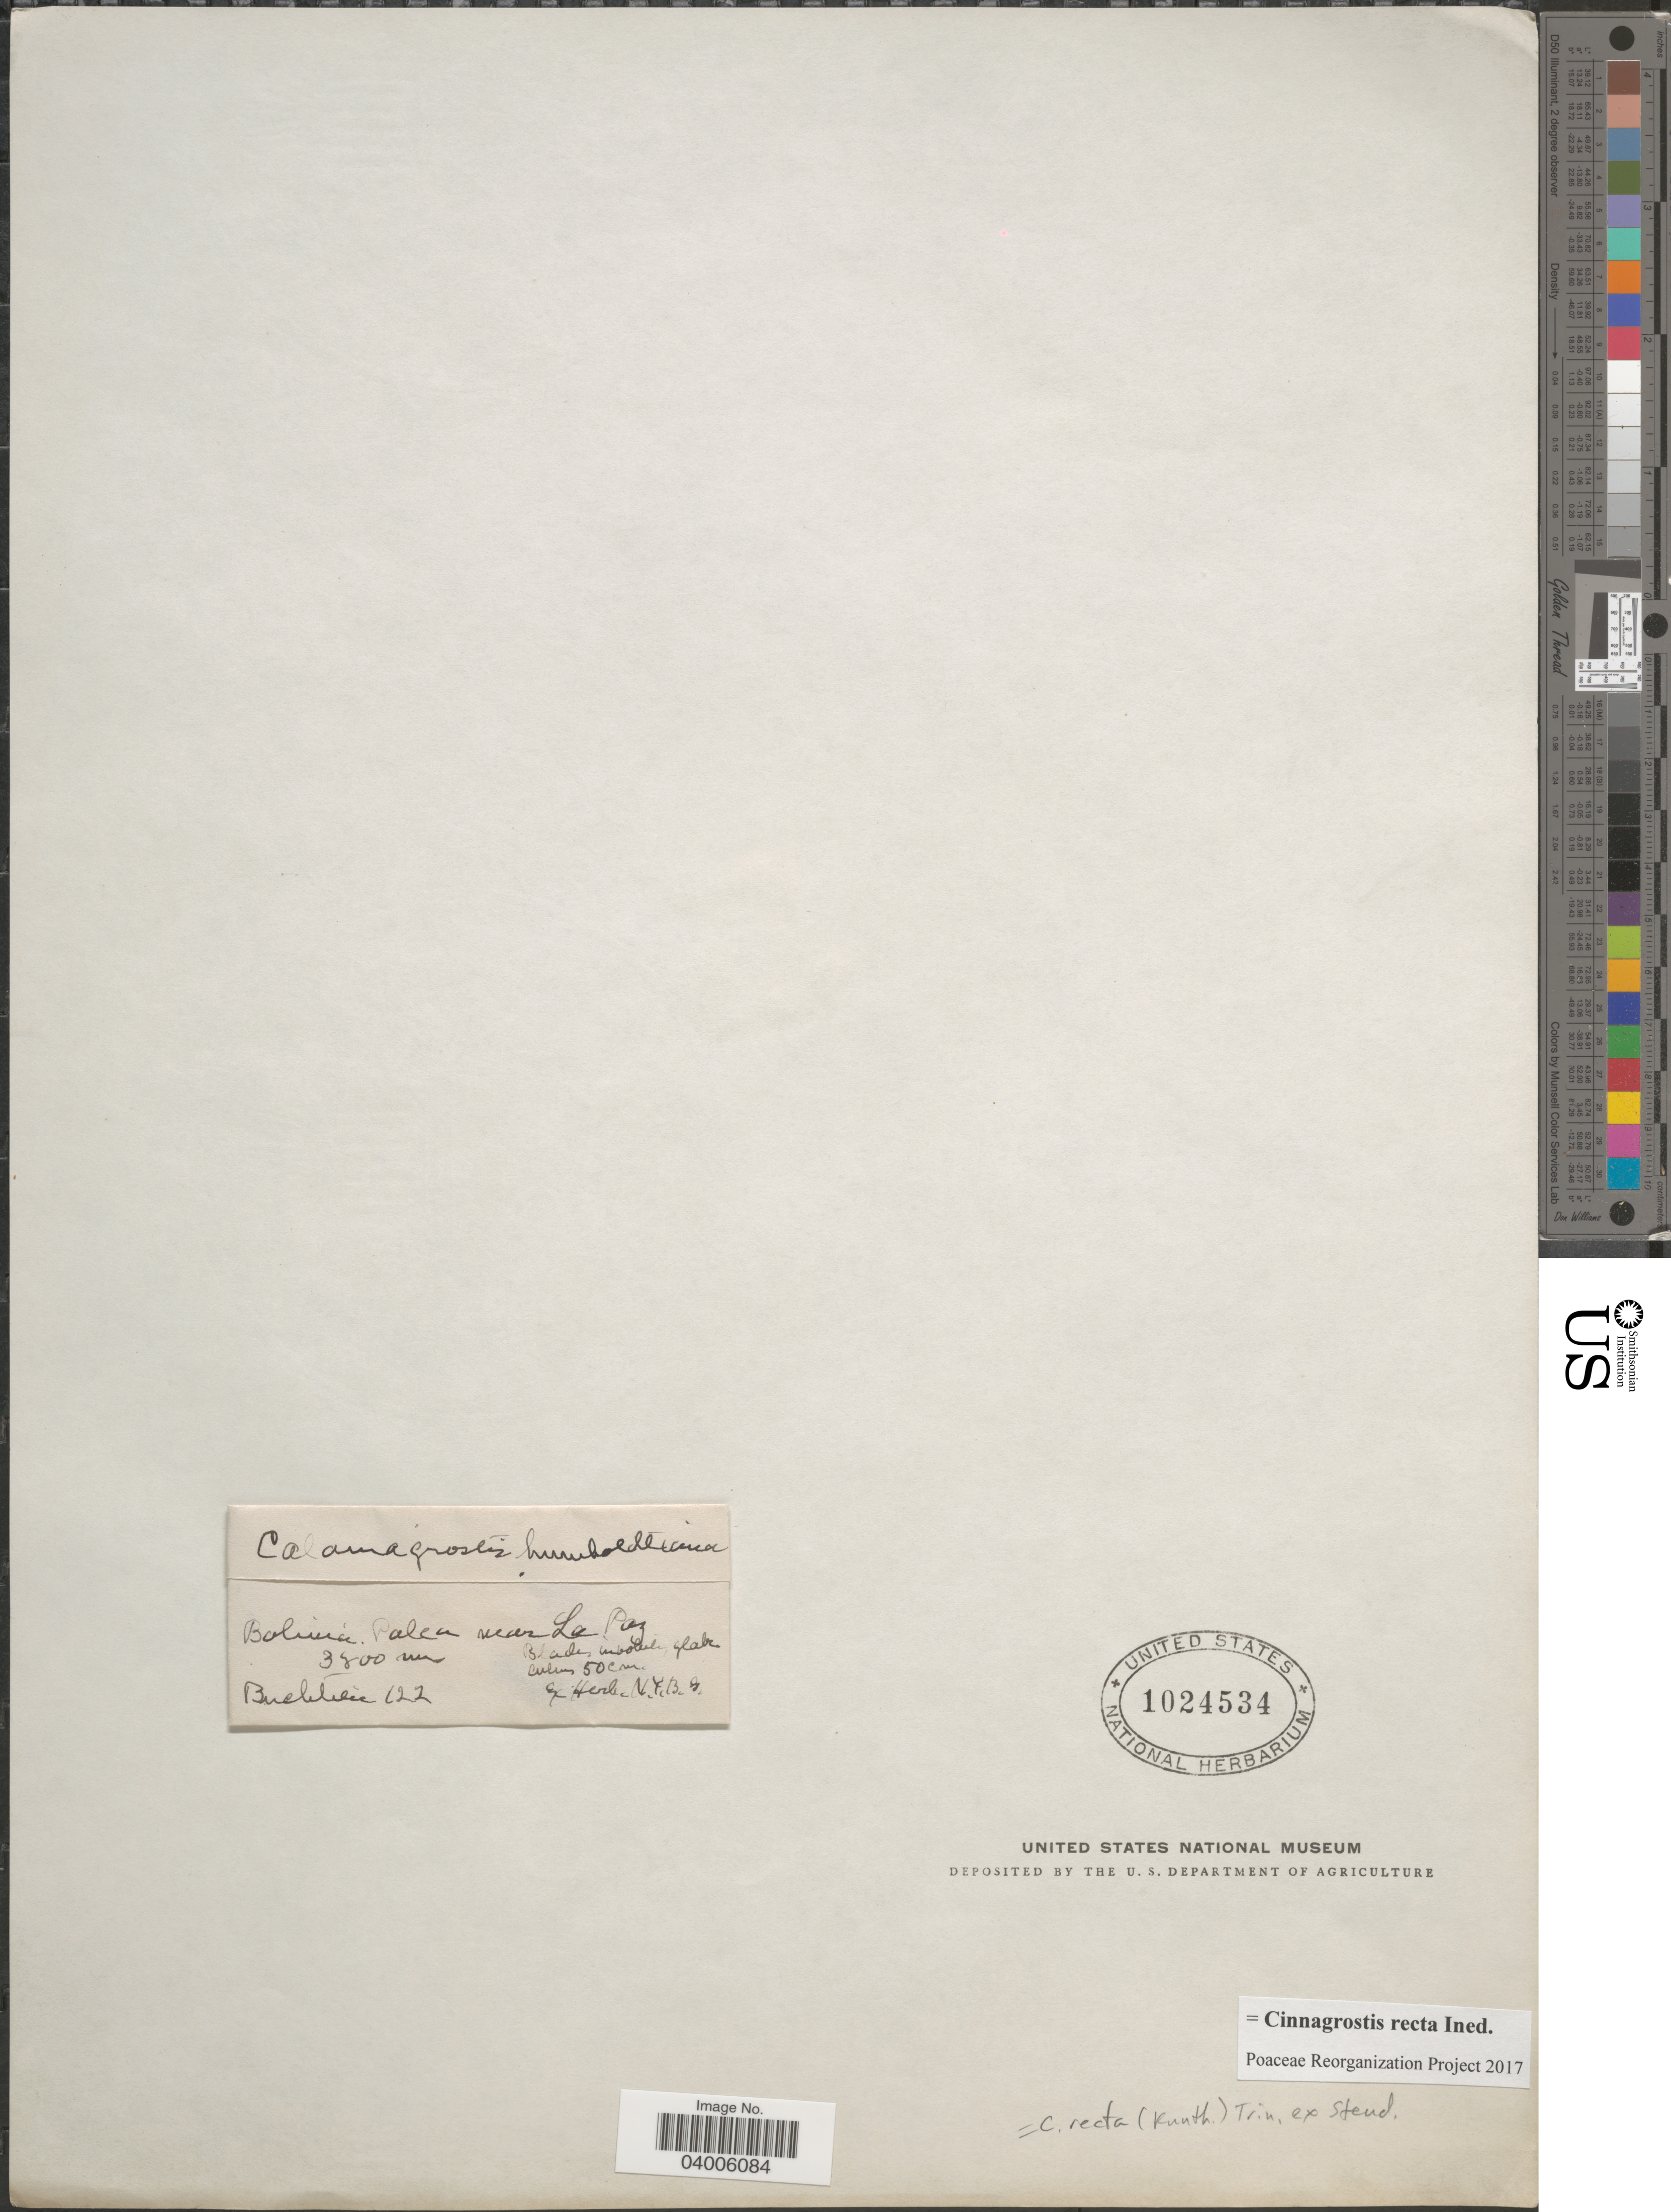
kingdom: Plantae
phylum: Tracheophyta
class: Liliopsida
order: Poales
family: Poaceae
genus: Cinnagrostis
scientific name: Cinnagrostis recta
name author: (Kunth) P.M. Peterson et al.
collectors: Buchtien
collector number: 122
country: Bolivia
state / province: La Paz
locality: Palca near La Paz.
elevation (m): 3800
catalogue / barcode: US 1024534